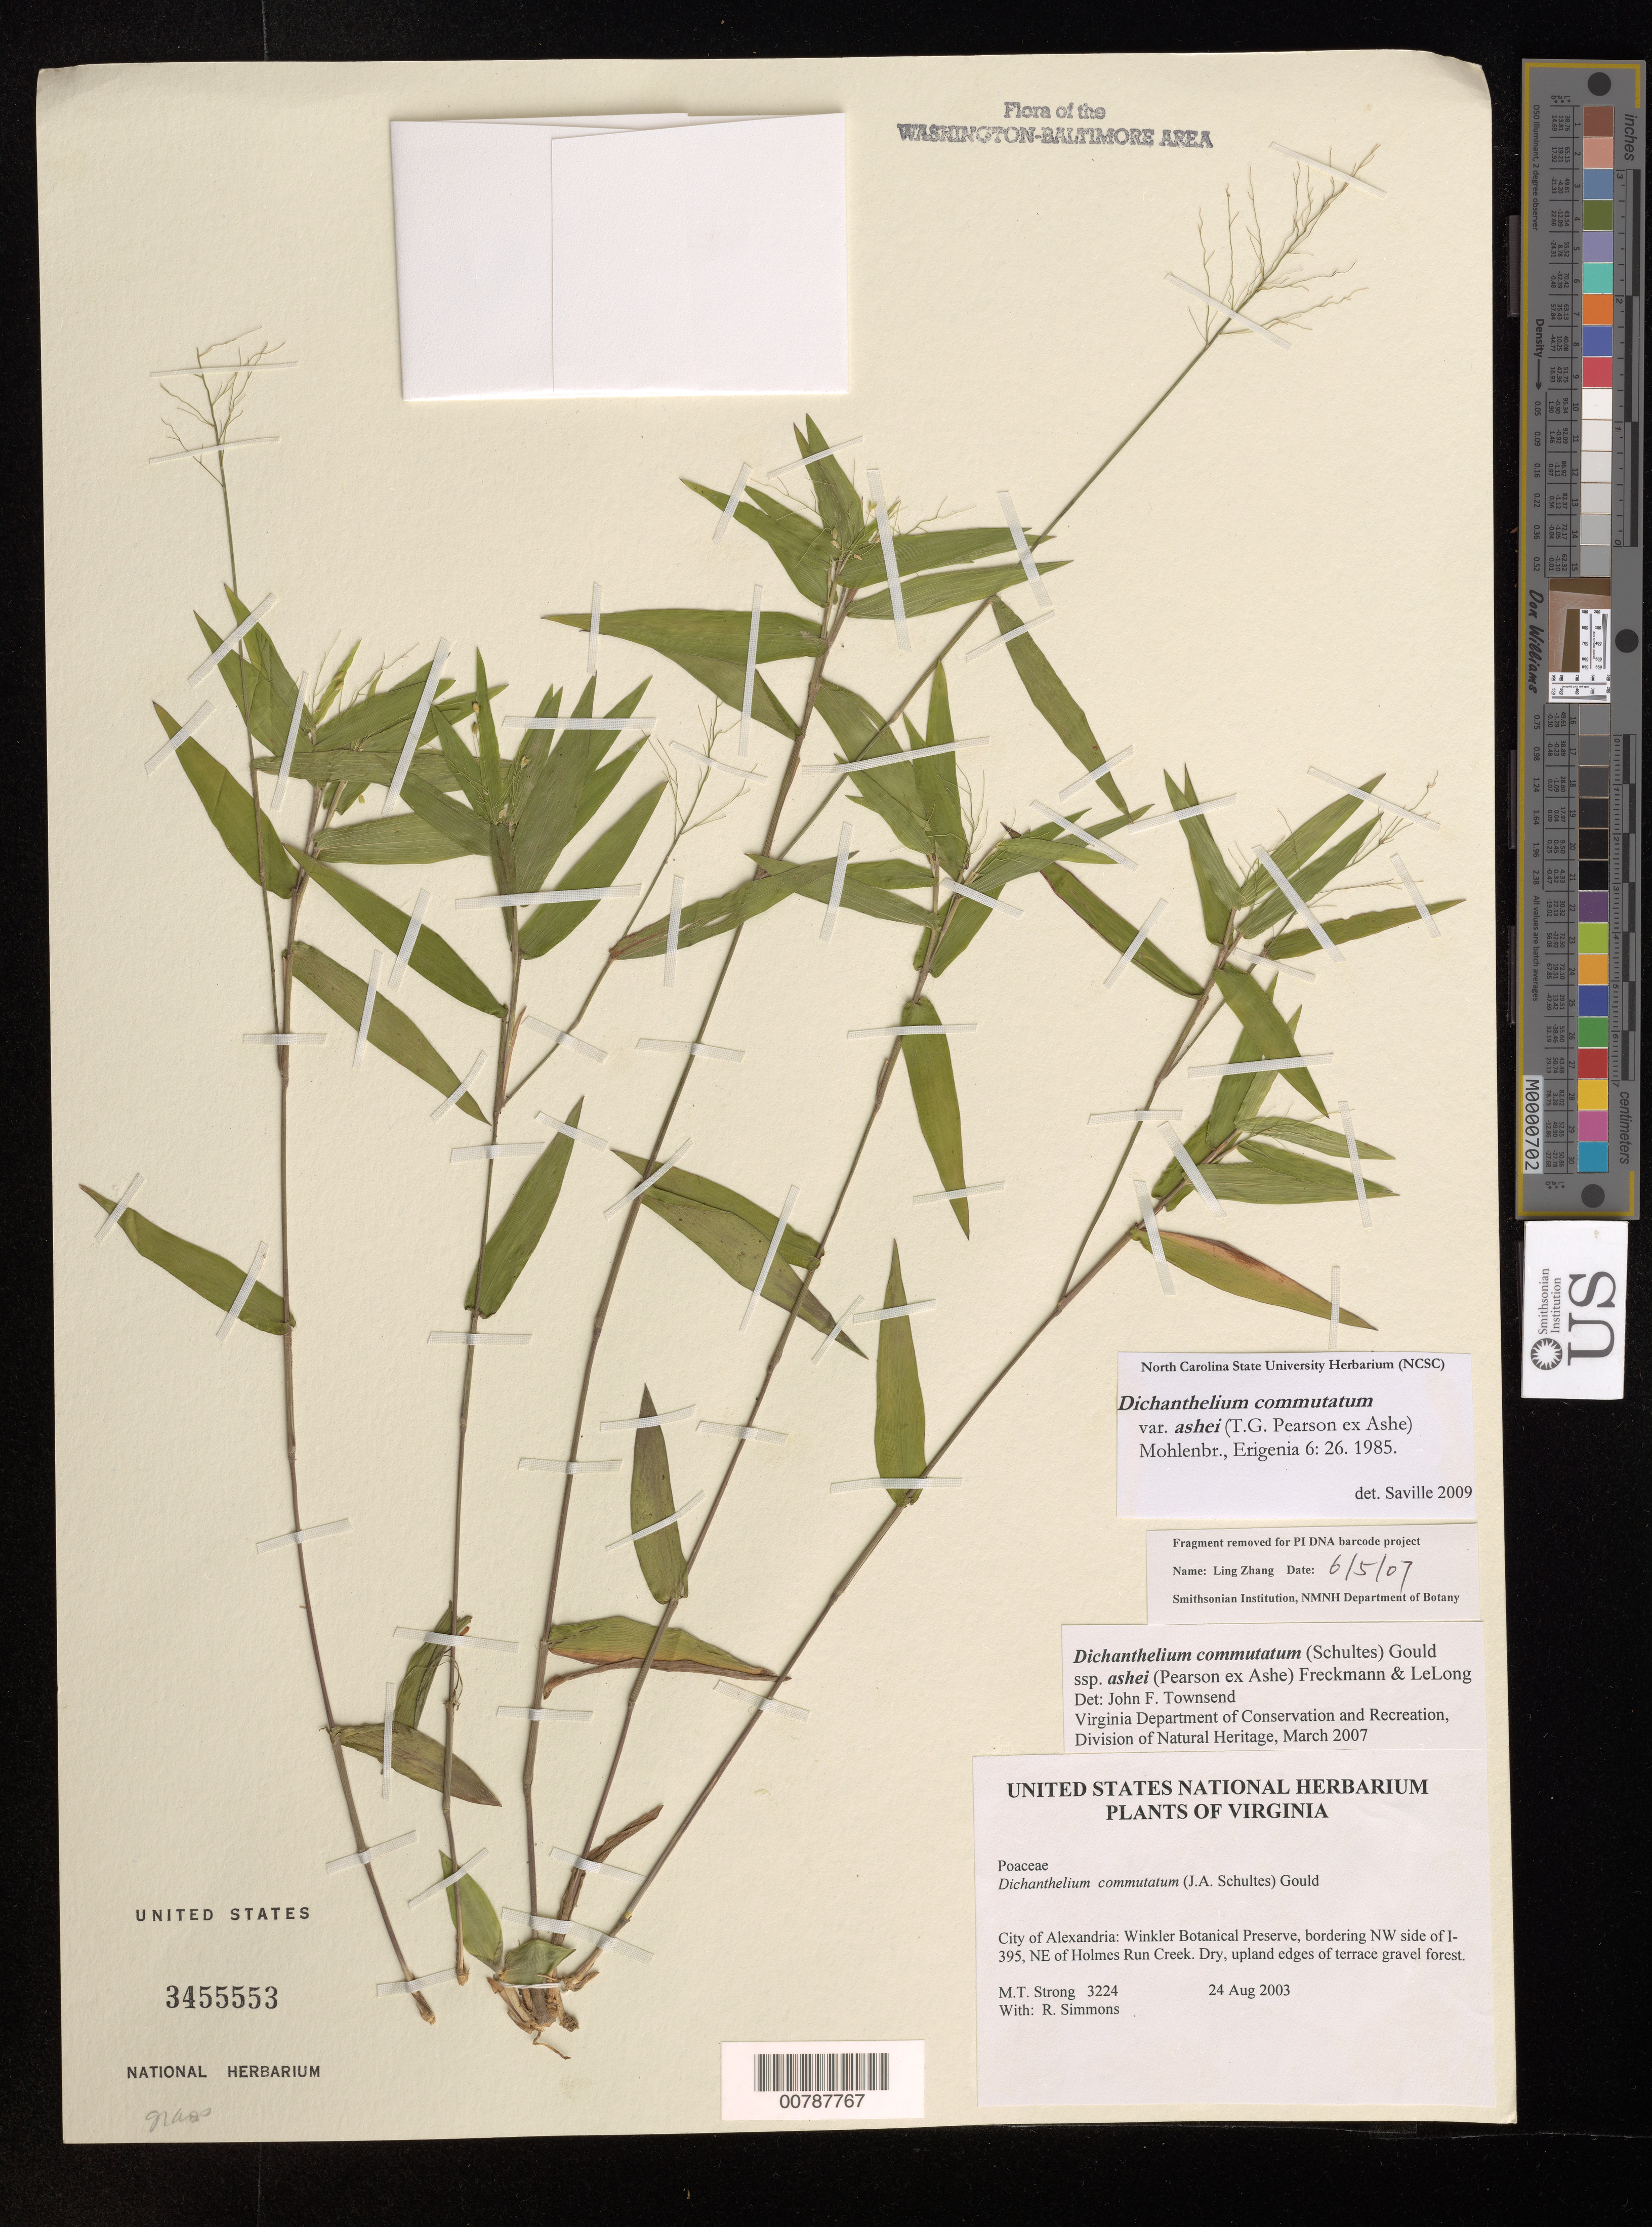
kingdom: Plantae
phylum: Tracheophyta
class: Liliopsida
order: Poales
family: Poaceae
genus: Dichanthelium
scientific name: Dichanthelium commutatum var. ashei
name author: (T.G. Pearson ex Ashe) Mohlenbr.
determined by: Saville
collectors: M. T. Strong & R. Simmons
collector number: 3224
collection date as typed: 24 Aug 2003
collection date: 2003-08-24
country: United States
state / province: Virginia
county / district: City of Alexandria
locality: Winkler Botanical Preserve, bordering NW side of I-395, NE of Holmes Run Creek.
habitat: Dry, upland edges of terrace gravel forest.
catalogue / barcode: US 3455553